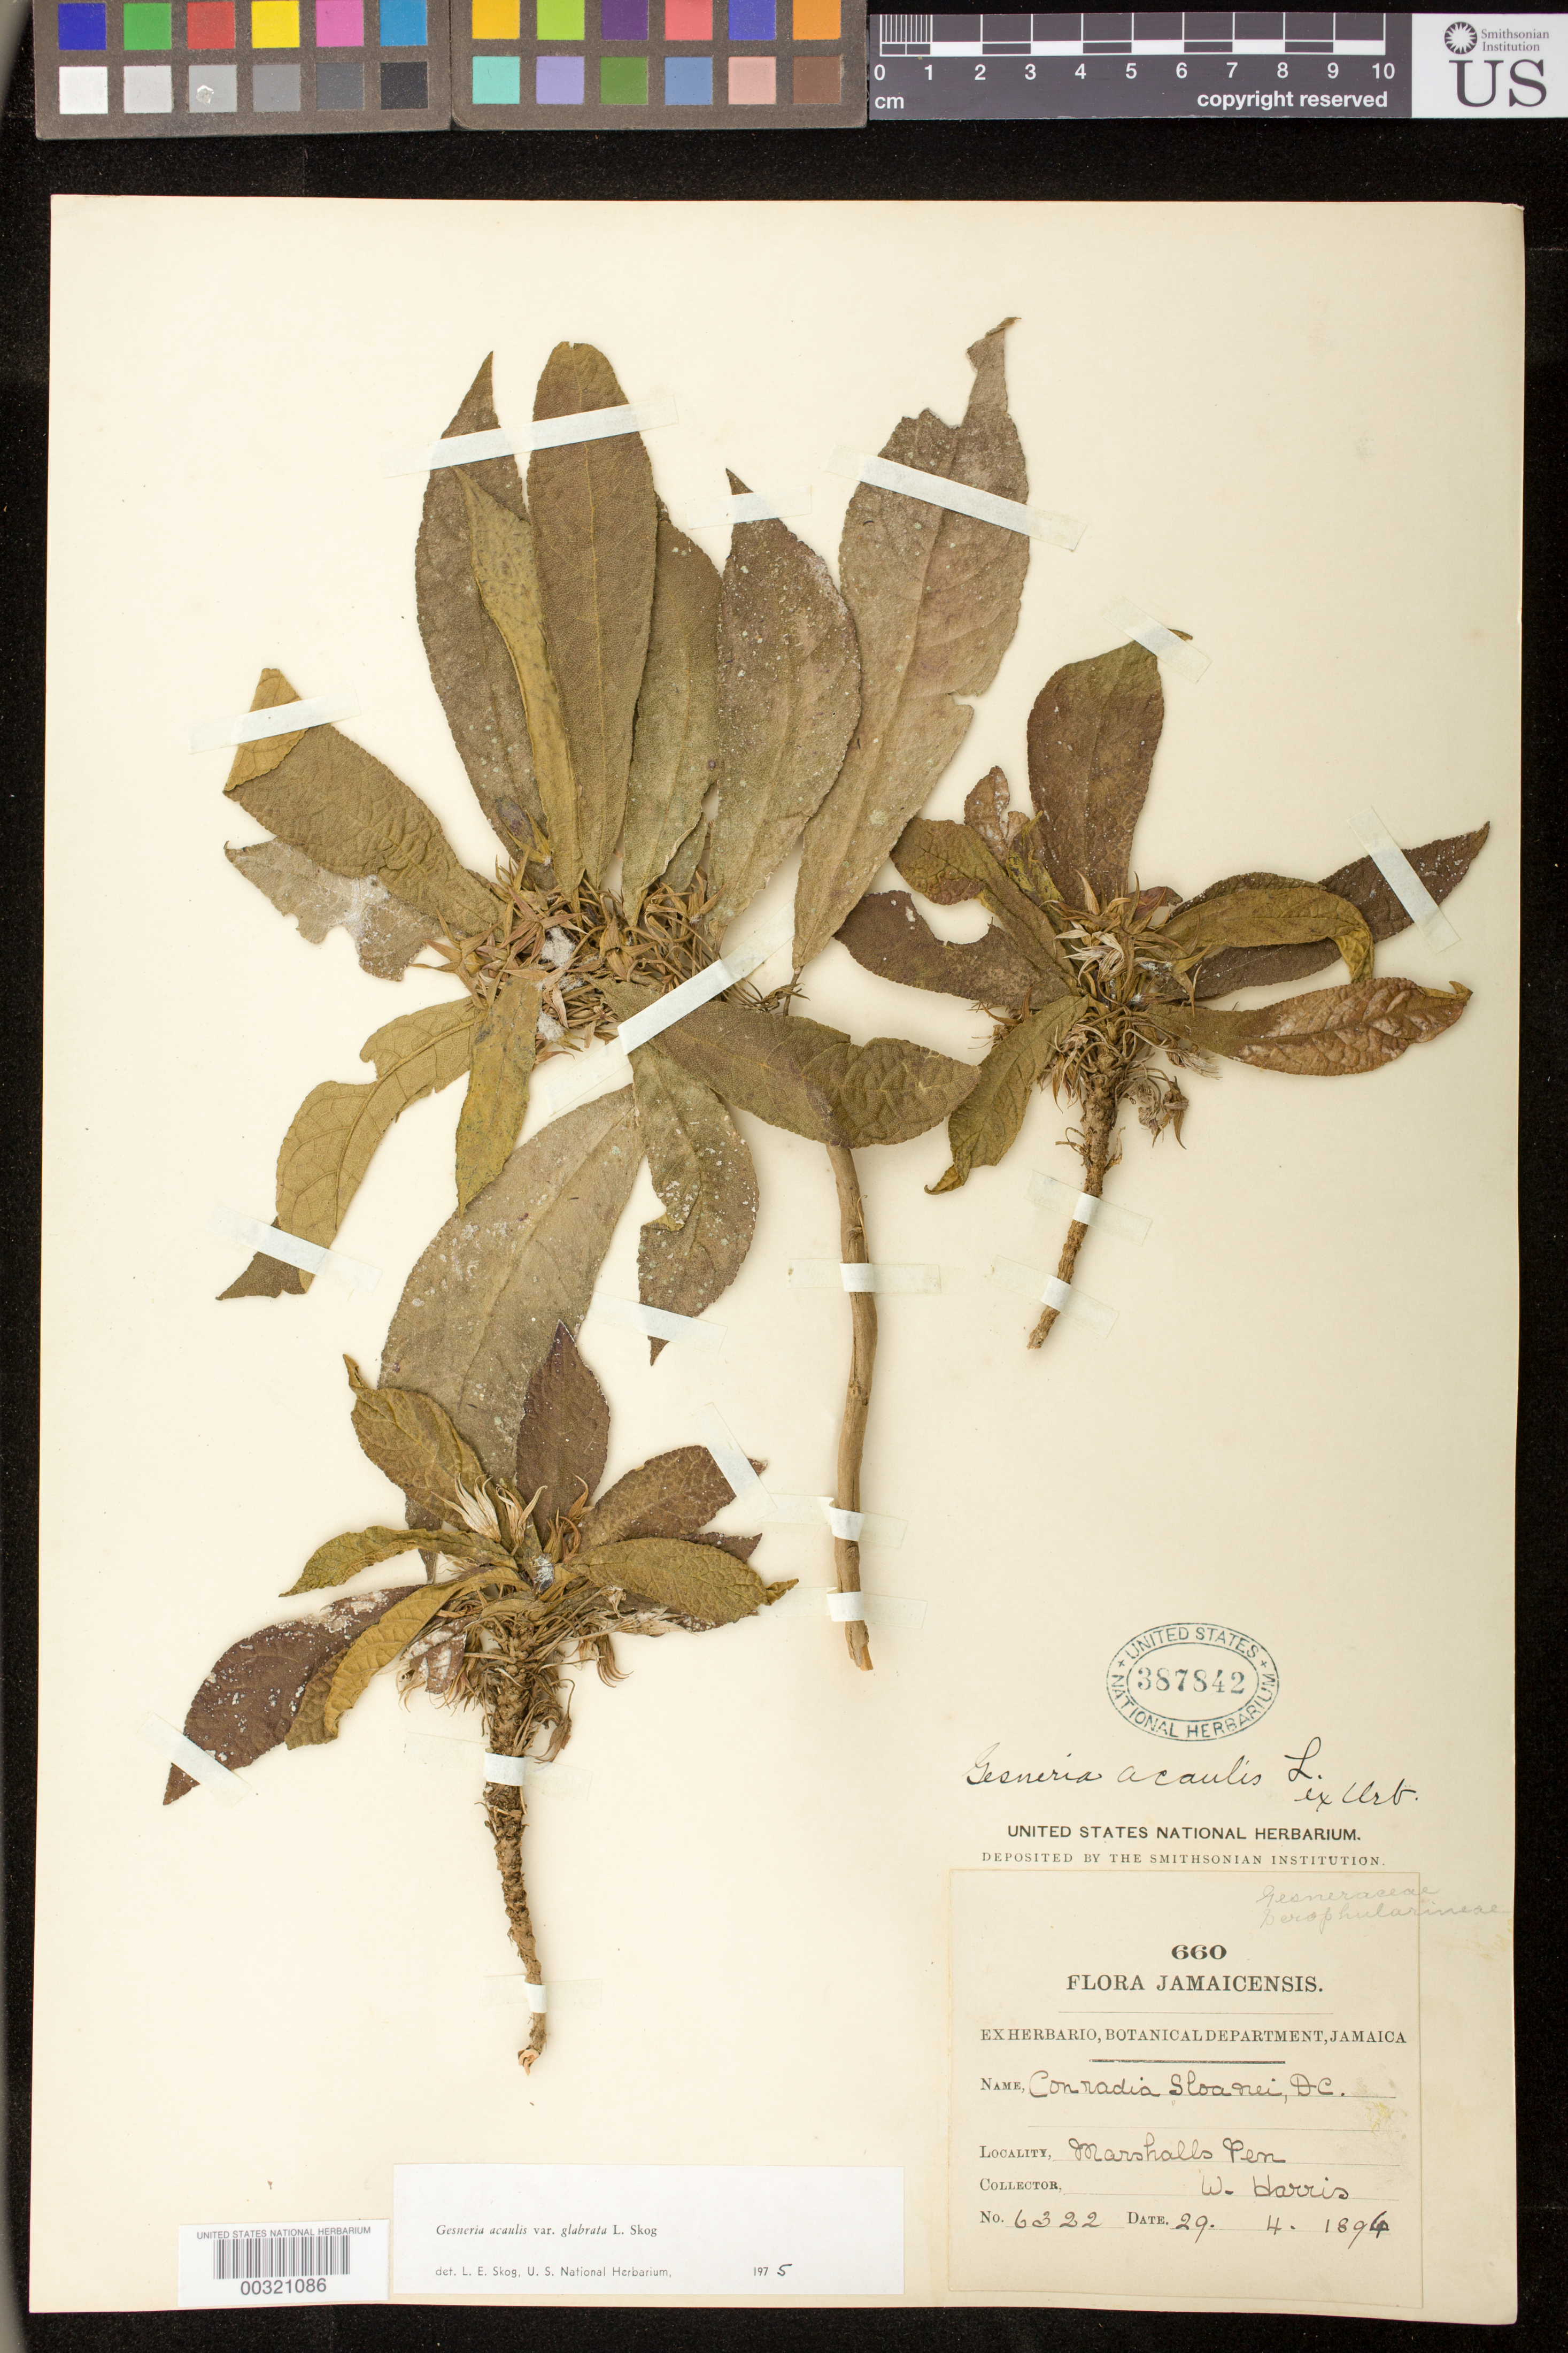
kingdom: Plantae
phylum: Tracheophyta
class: Magnoliopsida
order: Lamiales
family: Gesneriaceae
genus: Gesneria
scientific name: Gesneria acaulis var. glabrata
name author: L.E. Skog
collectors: W. Harris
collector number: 6322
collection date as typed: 29 Apr 1896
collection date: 1896-04-29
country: Jamaica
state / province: Manchester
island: Jamaica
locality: Marshall's Penn, Mandeville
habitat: Growing in crevices of limestone rocks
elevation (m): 671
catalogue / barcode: US 387842